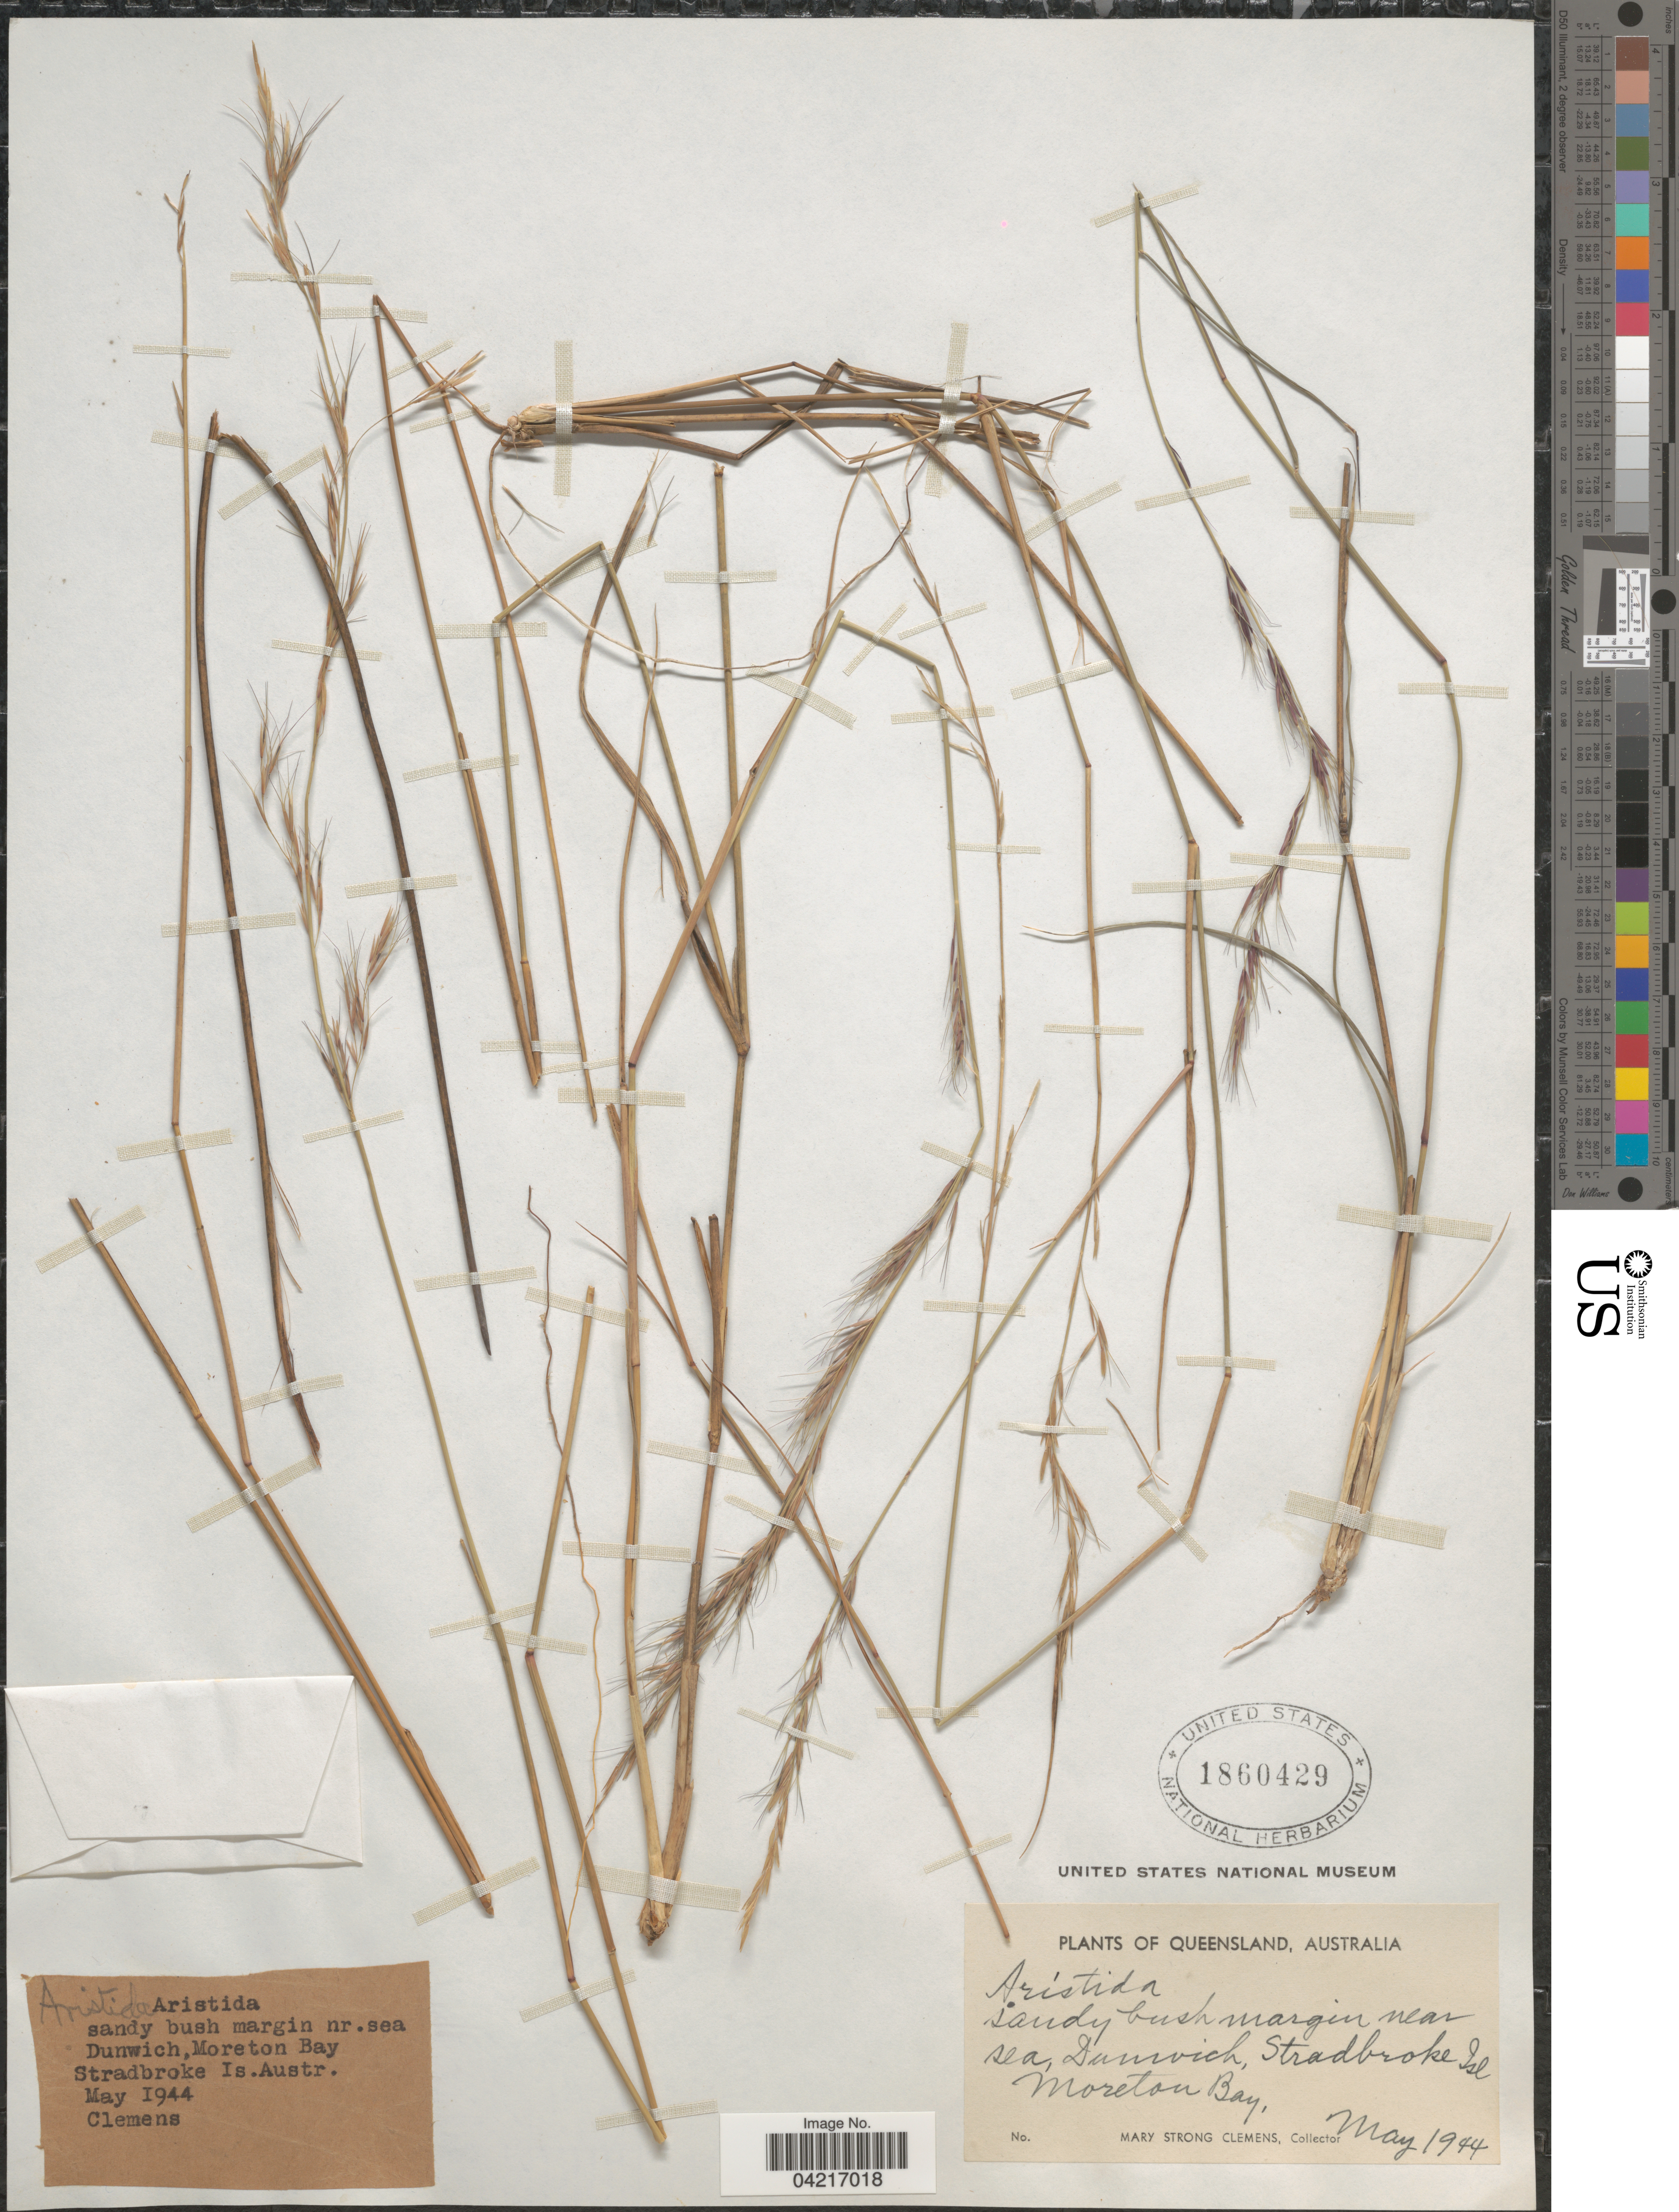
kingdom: Plantae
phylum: Tracheophyta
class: Liliopsida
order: Poales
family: Poaceae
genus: Aristida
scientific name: Aristida sp.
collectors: M. S. Clemens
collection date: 1944-05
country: Australia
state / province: Queensland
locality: Sandy bush margin near sea, Dunwich, Stradbroke Isl. Moreton Bay.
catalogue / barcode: US 1860429